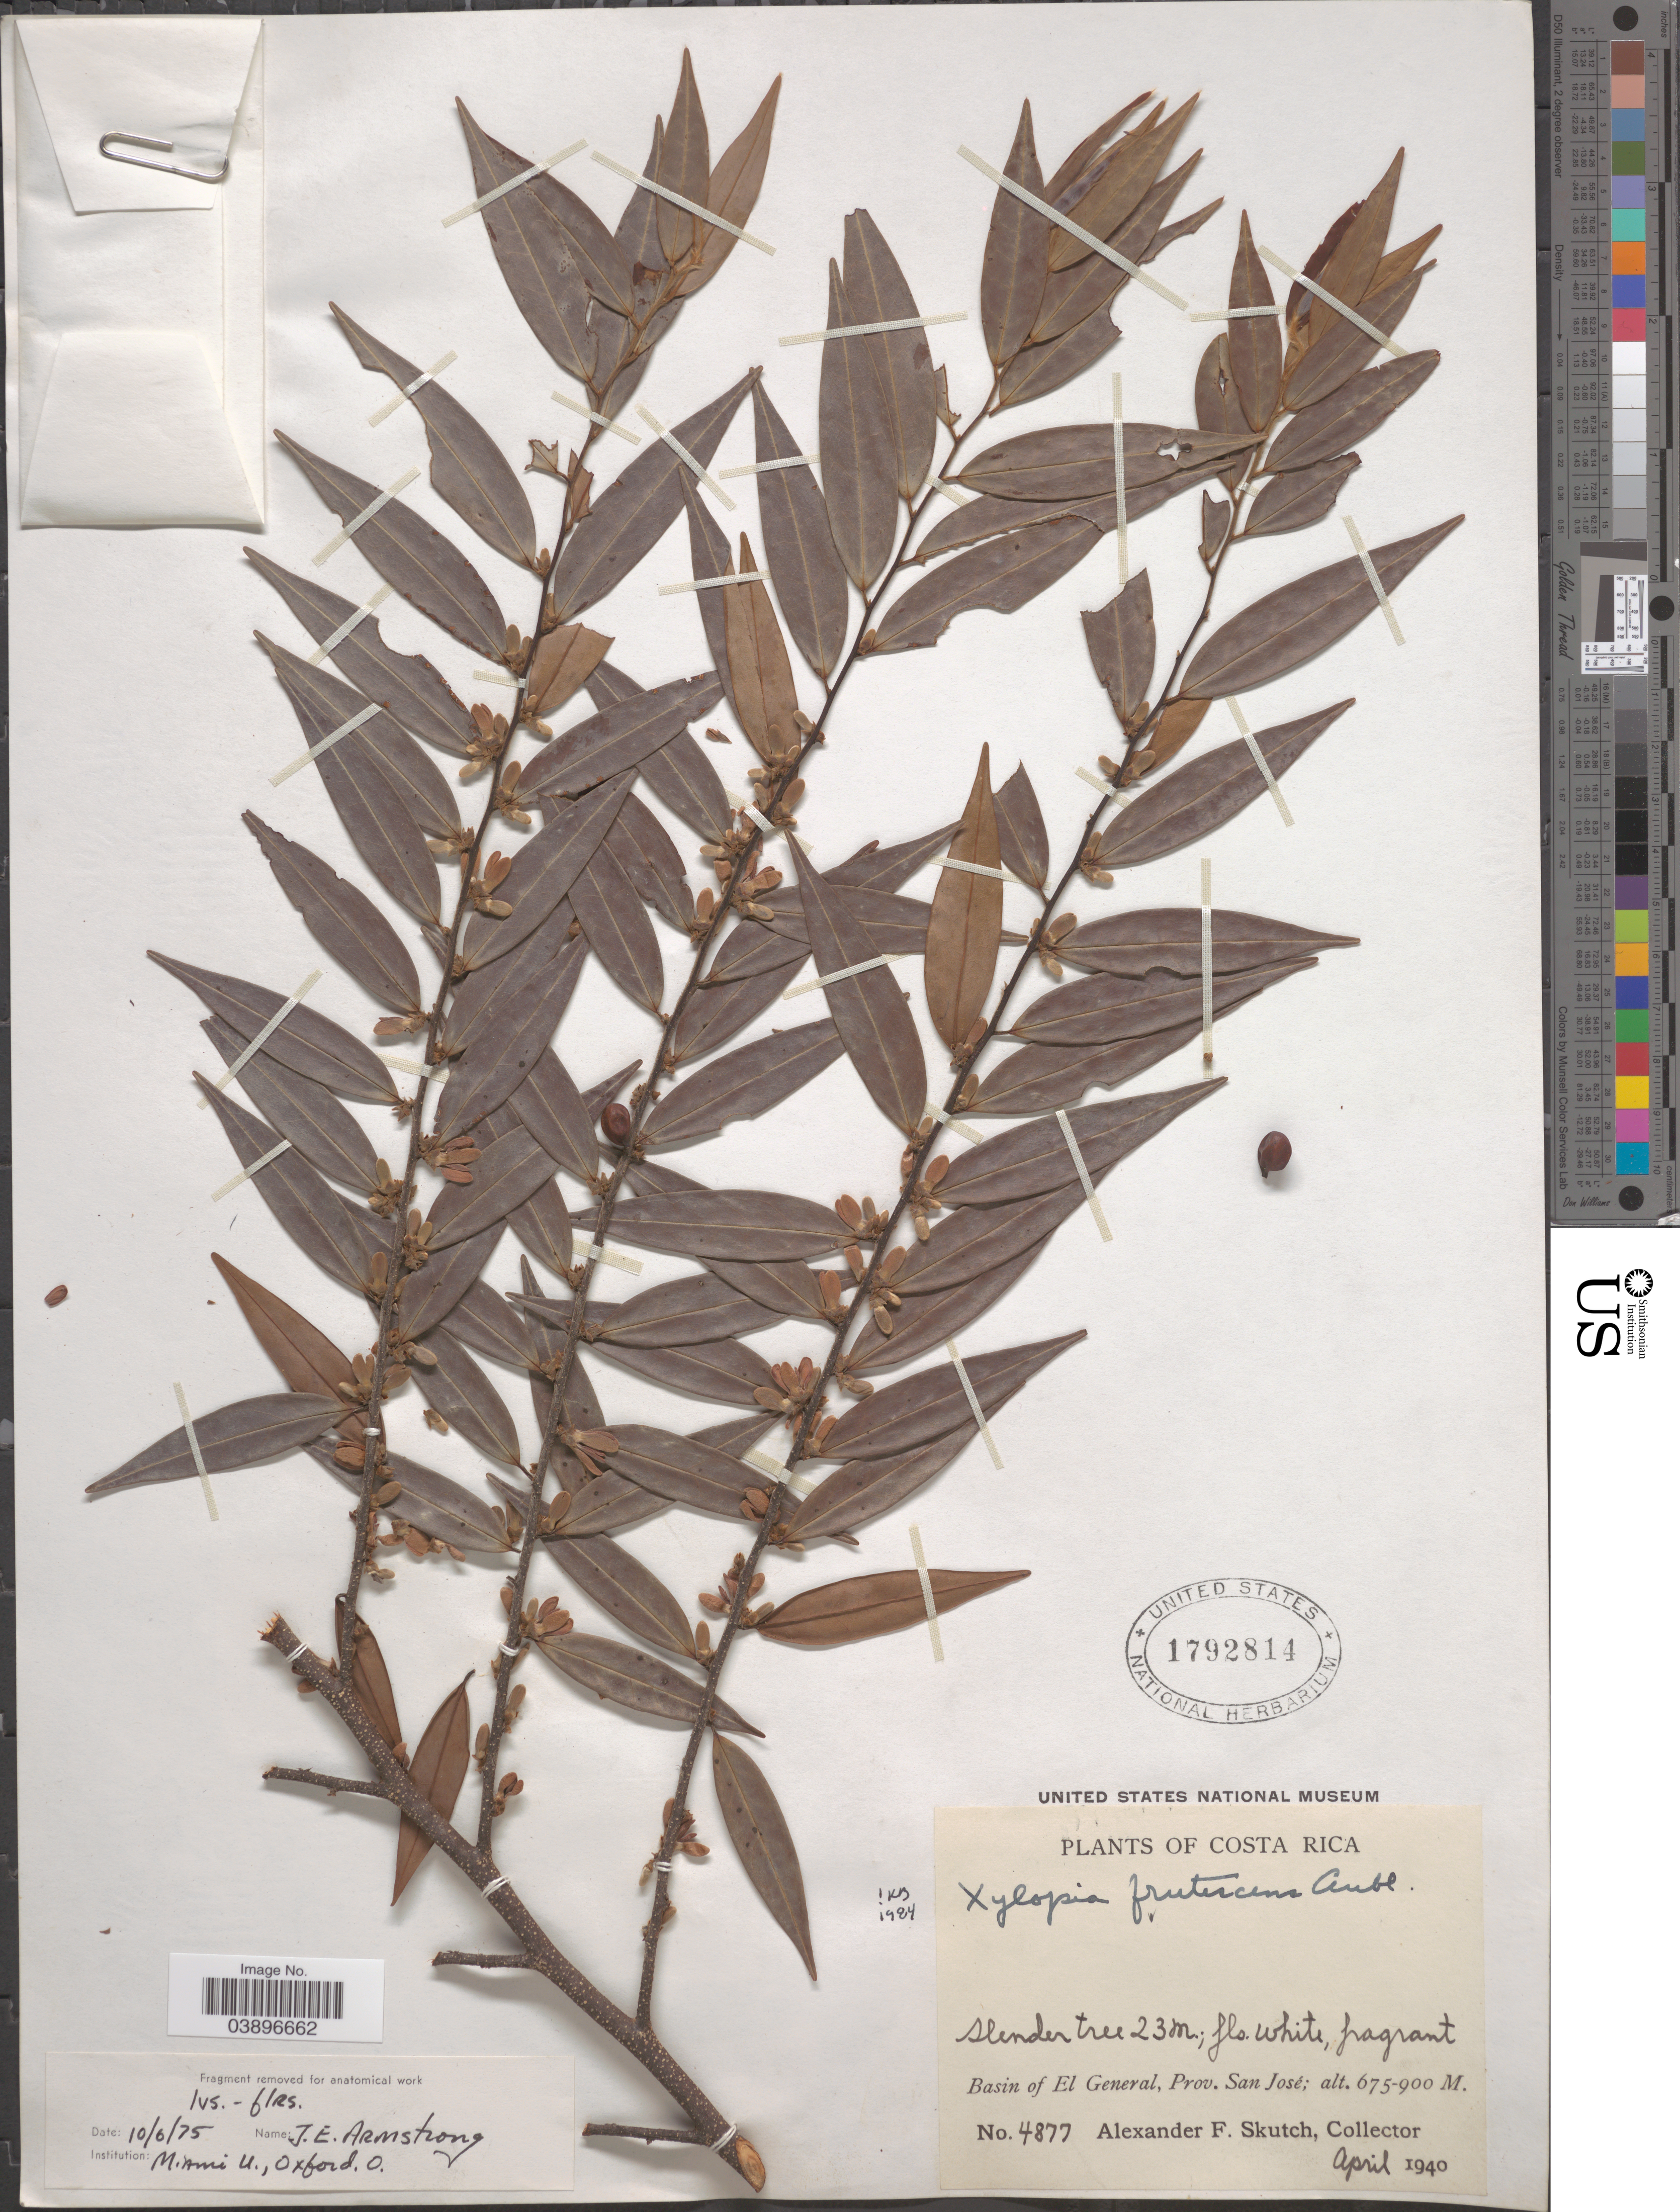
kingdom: Plantae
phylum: Tracheophyta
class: Magnoliopsida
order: Magnoliales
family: Annonaceae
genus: Xylopia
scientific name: Xylopia frutescens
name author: Aubl.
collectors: A. F. Skutch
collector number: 4877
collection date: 1940-04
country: Costa Rica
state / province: San José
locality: Basin of El General.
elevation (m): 675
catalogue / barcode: US 1792814